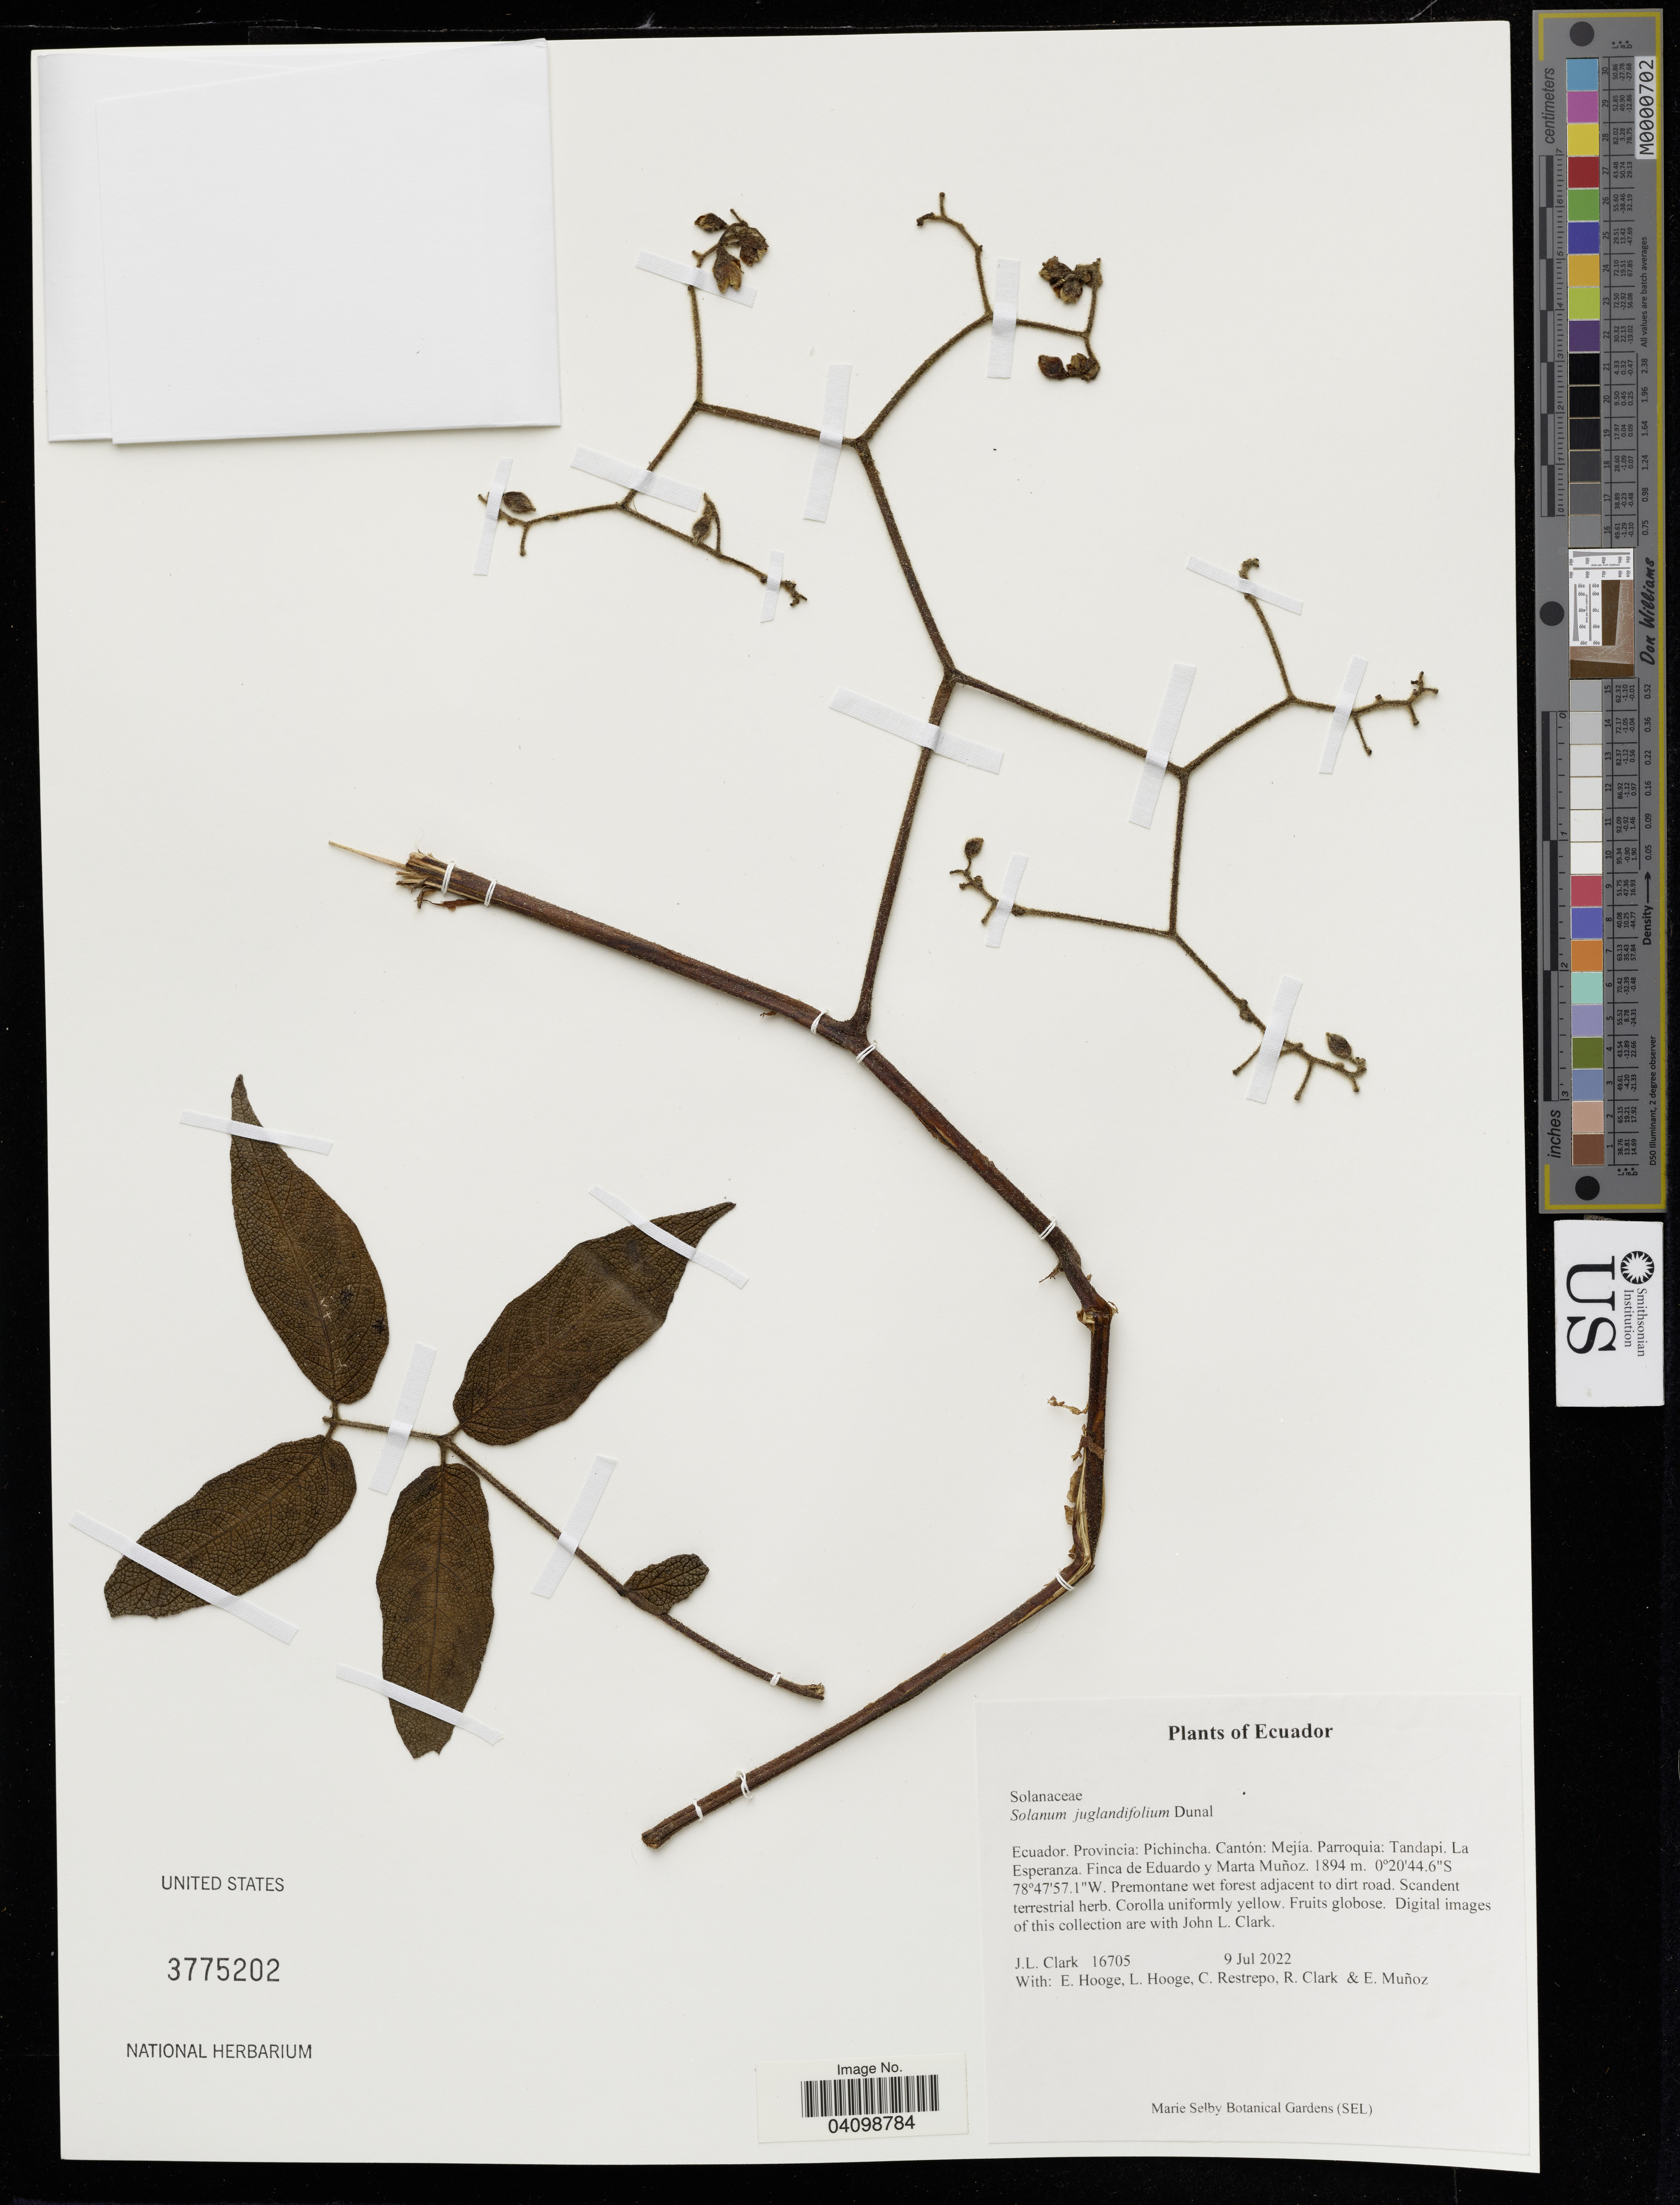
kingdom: Plantae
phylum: Tracheophyta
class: Magnoliopsida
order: Solanales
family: Solanaceae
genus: Solanum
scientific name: Solanum juglandifolium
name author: Dunal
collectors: J. Clark & C. Restrepo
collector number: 16705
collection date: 2022-07-09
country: Ecuador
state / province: Pichincha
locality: Pichincha. Cantón: Mejía. Parroquia: Tandapi. La Esperanza. Finca de Eduardo y Marta Muñoz.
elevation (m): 1894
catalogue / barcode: US 3775202